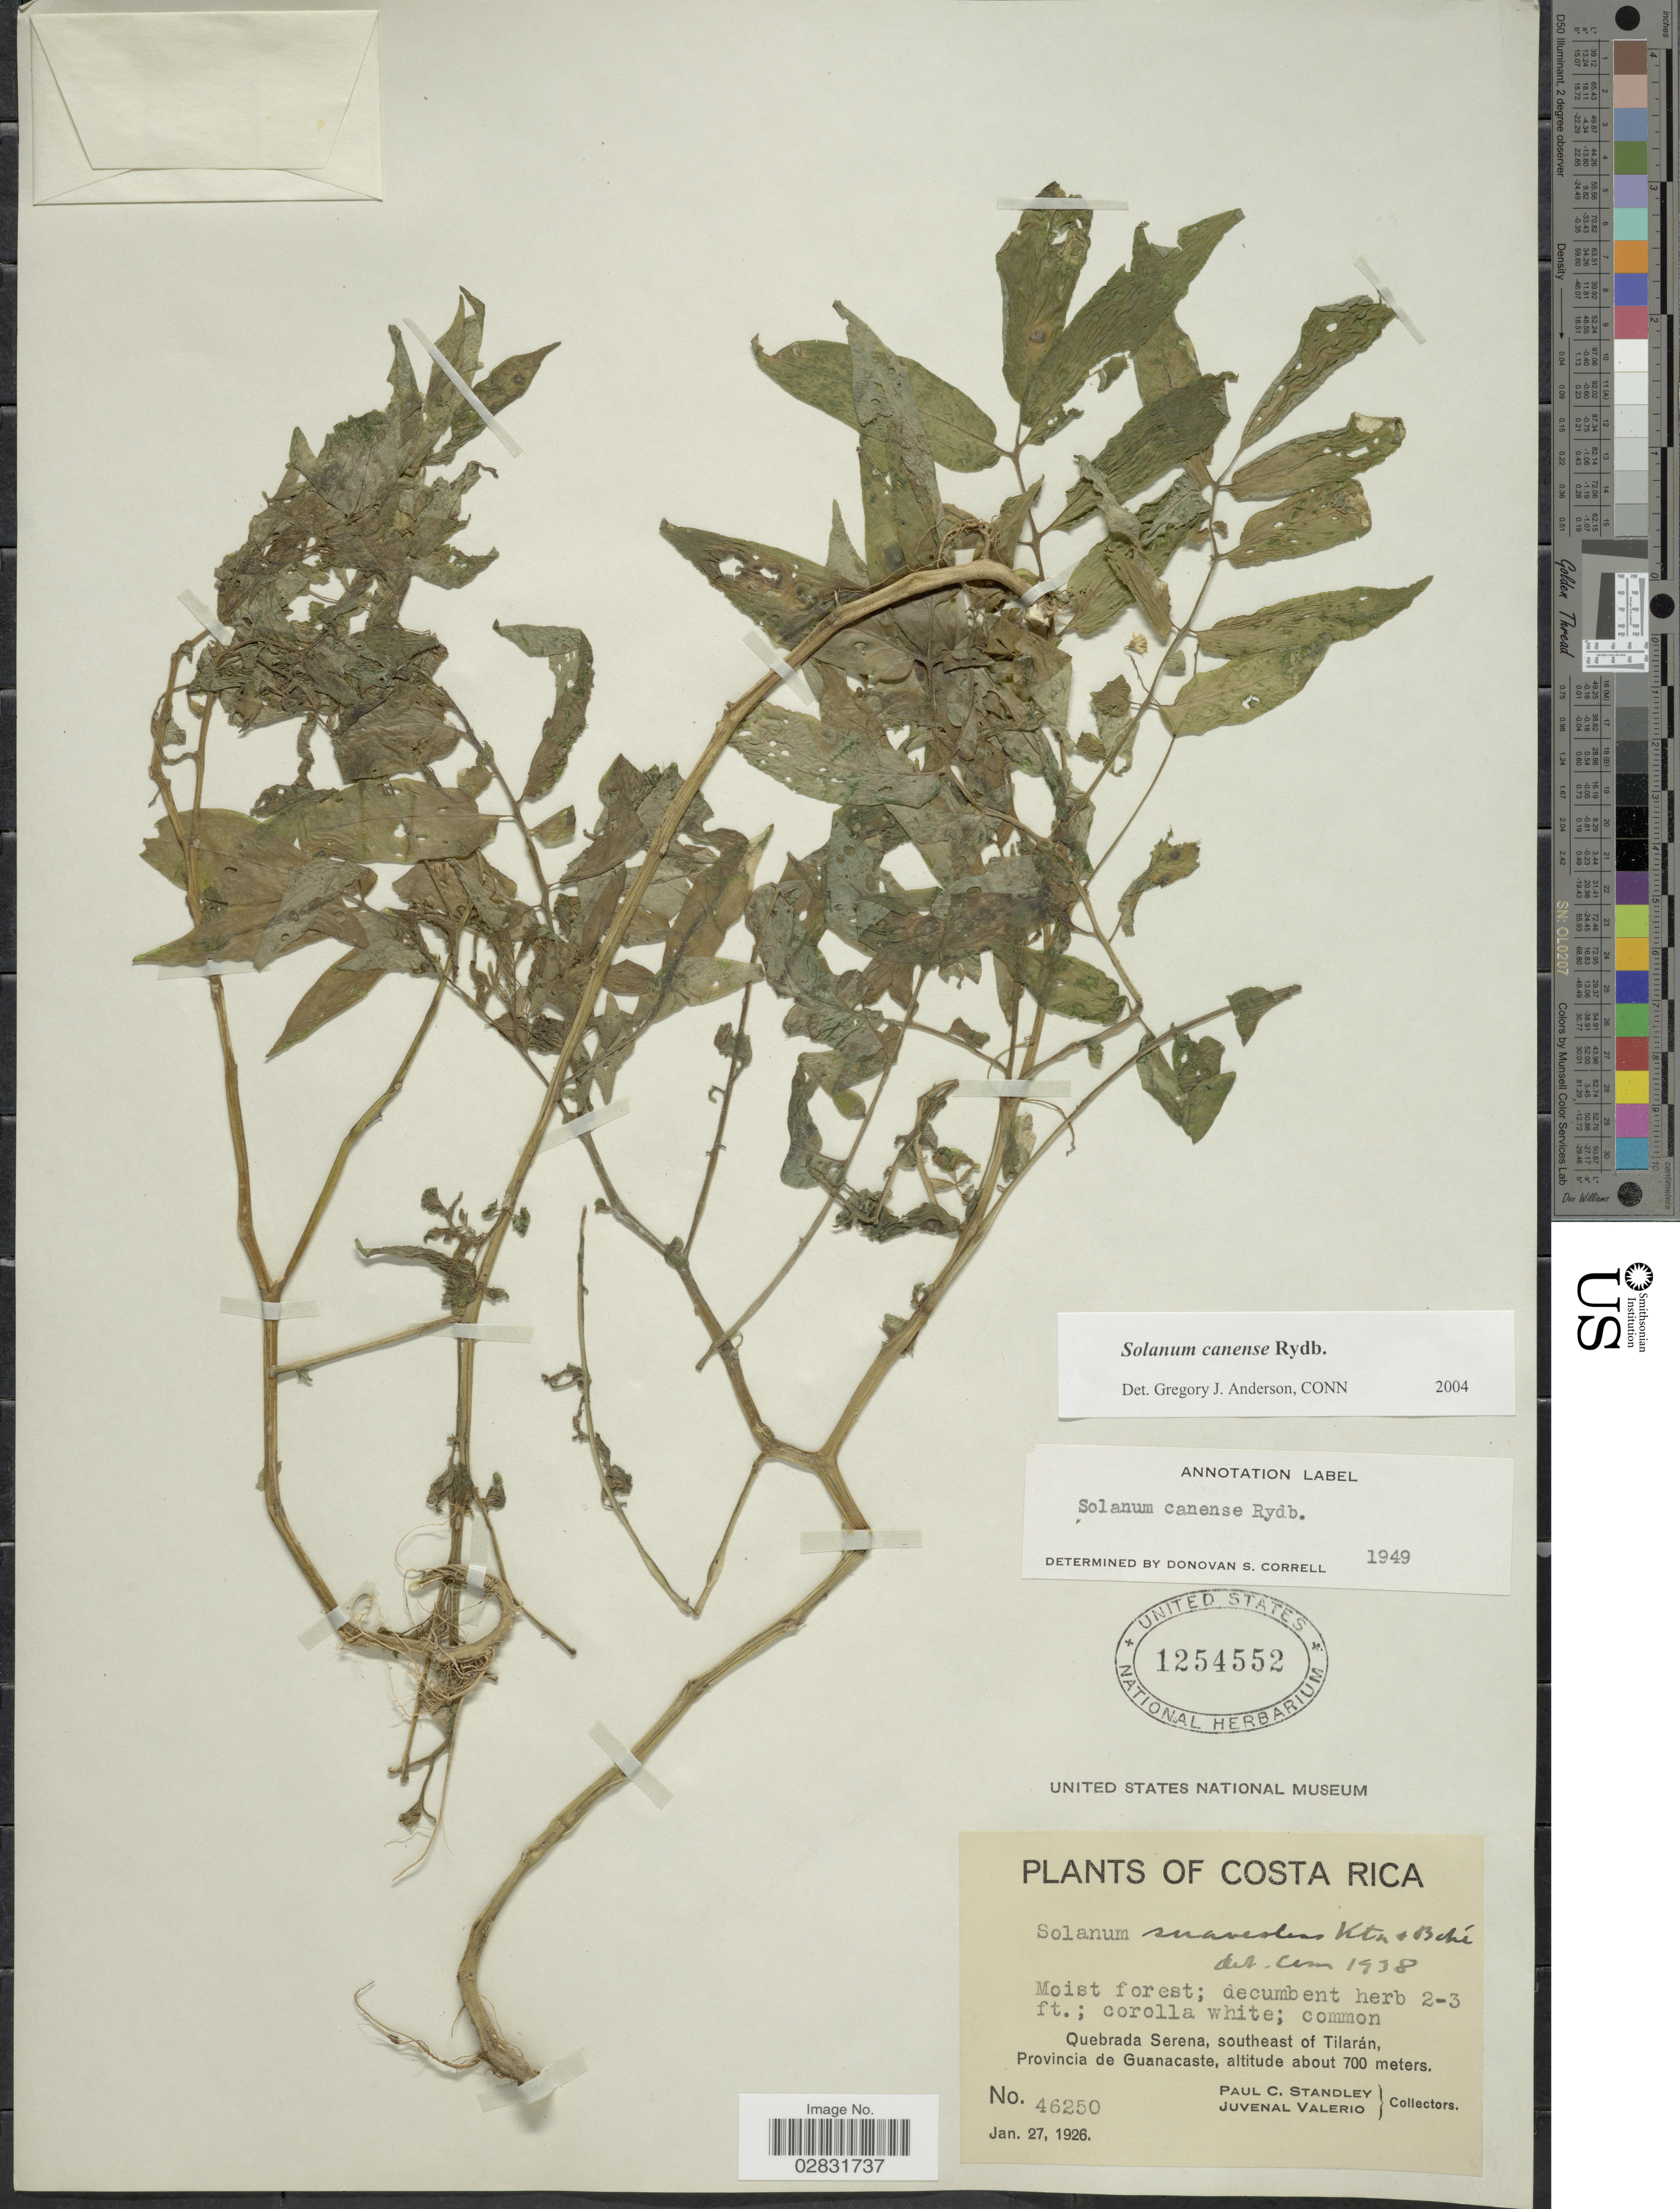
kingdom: Plantae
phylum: Tracheophyta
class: Magnoliopsida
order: Solanales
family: Solanaceae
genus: Solanum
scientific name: Solanum canense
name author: Rydb.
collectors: P. C. Standley & J. Valerio R.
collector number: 46250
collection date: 1926-01-27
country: Costa Rica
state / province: Guanacaste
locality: Quebrada Serena, southeast of Tilarán.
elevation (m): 700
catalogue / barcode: US 1254552